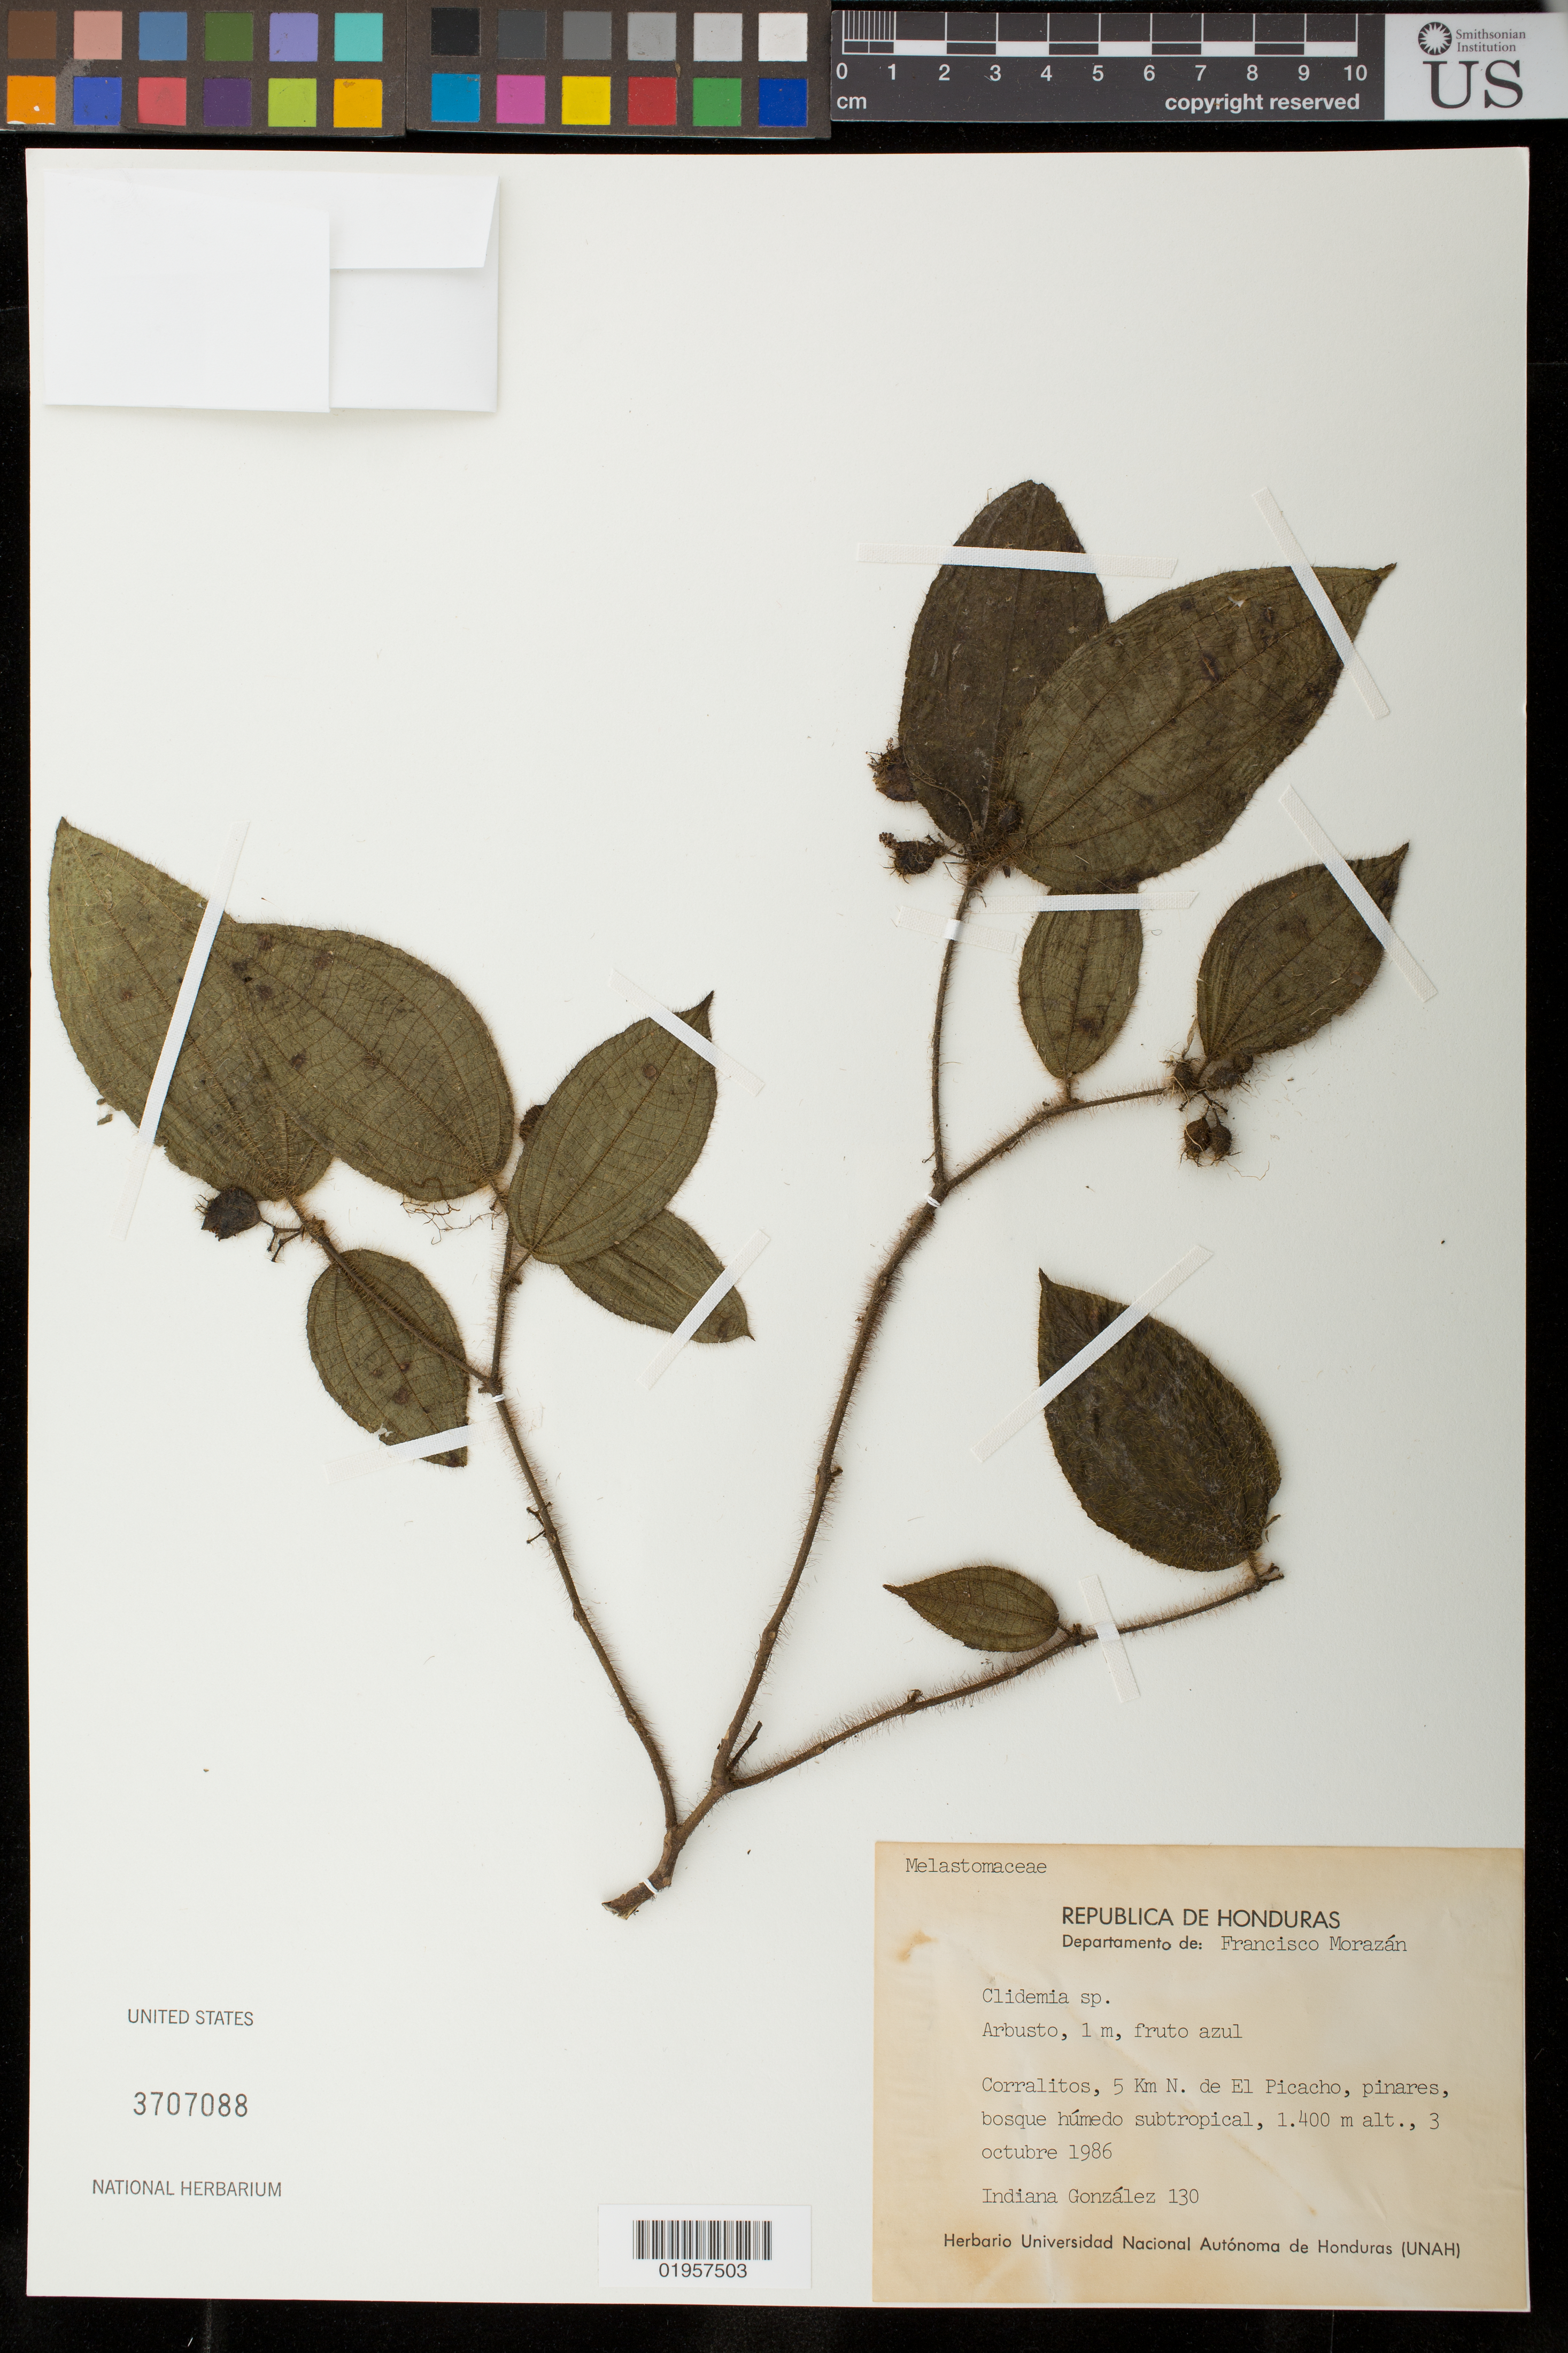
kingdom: Plantae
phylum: Tracheophyta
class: Magnoliopsida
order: Myrtales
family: Melastomataceae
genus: Miconia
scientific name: Miconia crenata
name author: (Vahl) Michelang.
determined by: Ferreira-Alves, R.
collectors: I. González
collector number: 130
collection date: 1986-10-03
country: Honduras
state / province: Fco. Morazán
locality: Corralitos, 5 km N de El Picacho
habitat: Pinares, bosque húmedo subtropical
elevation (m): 1400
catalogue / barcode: US 3707088